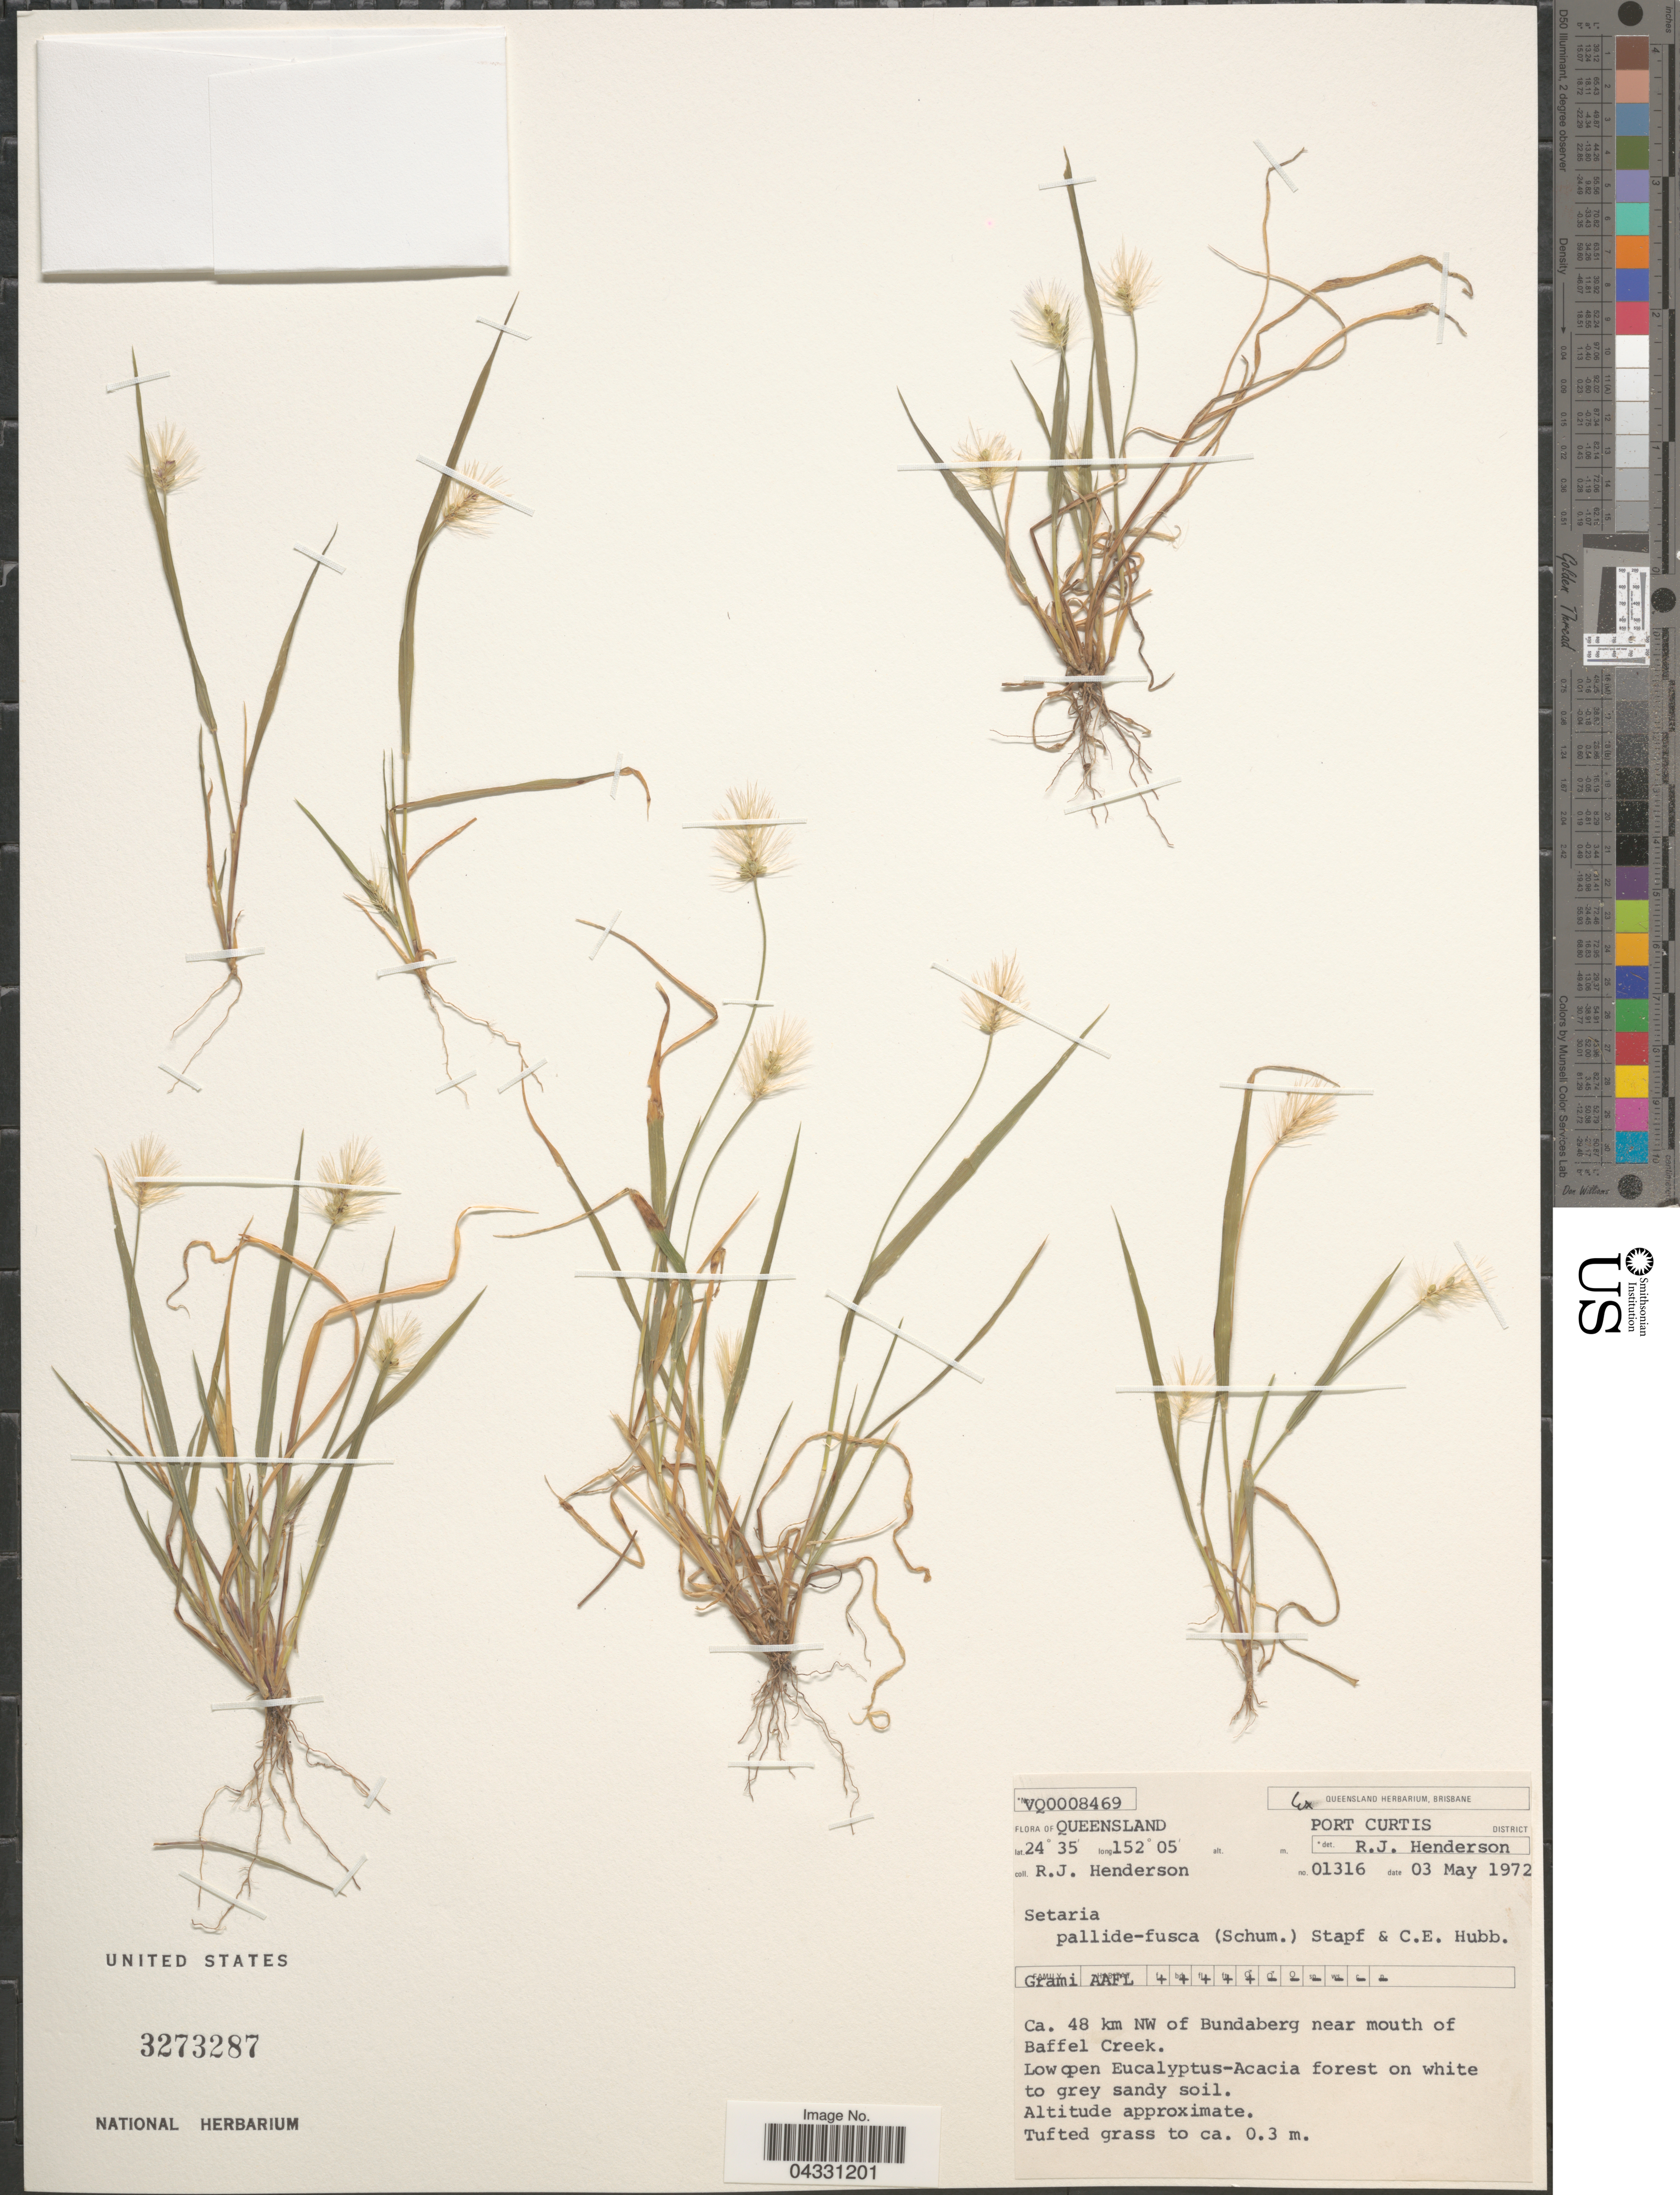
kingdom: Plantae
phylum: Tracheophyta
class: Liliopsida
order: Poales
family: Poaceae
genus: Setaria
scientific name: Setaria pallide-fusca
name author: (Schumach.) Stapf & C.E. Hubb.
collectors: R. J. F. Henderson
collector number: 01316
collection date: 1972-05-03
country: Australia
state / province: Queensland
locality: Port Curtis District. Ca. 48 km NW of Bundaberg near mouth of Baffel Creek.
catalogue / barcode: US 3273287